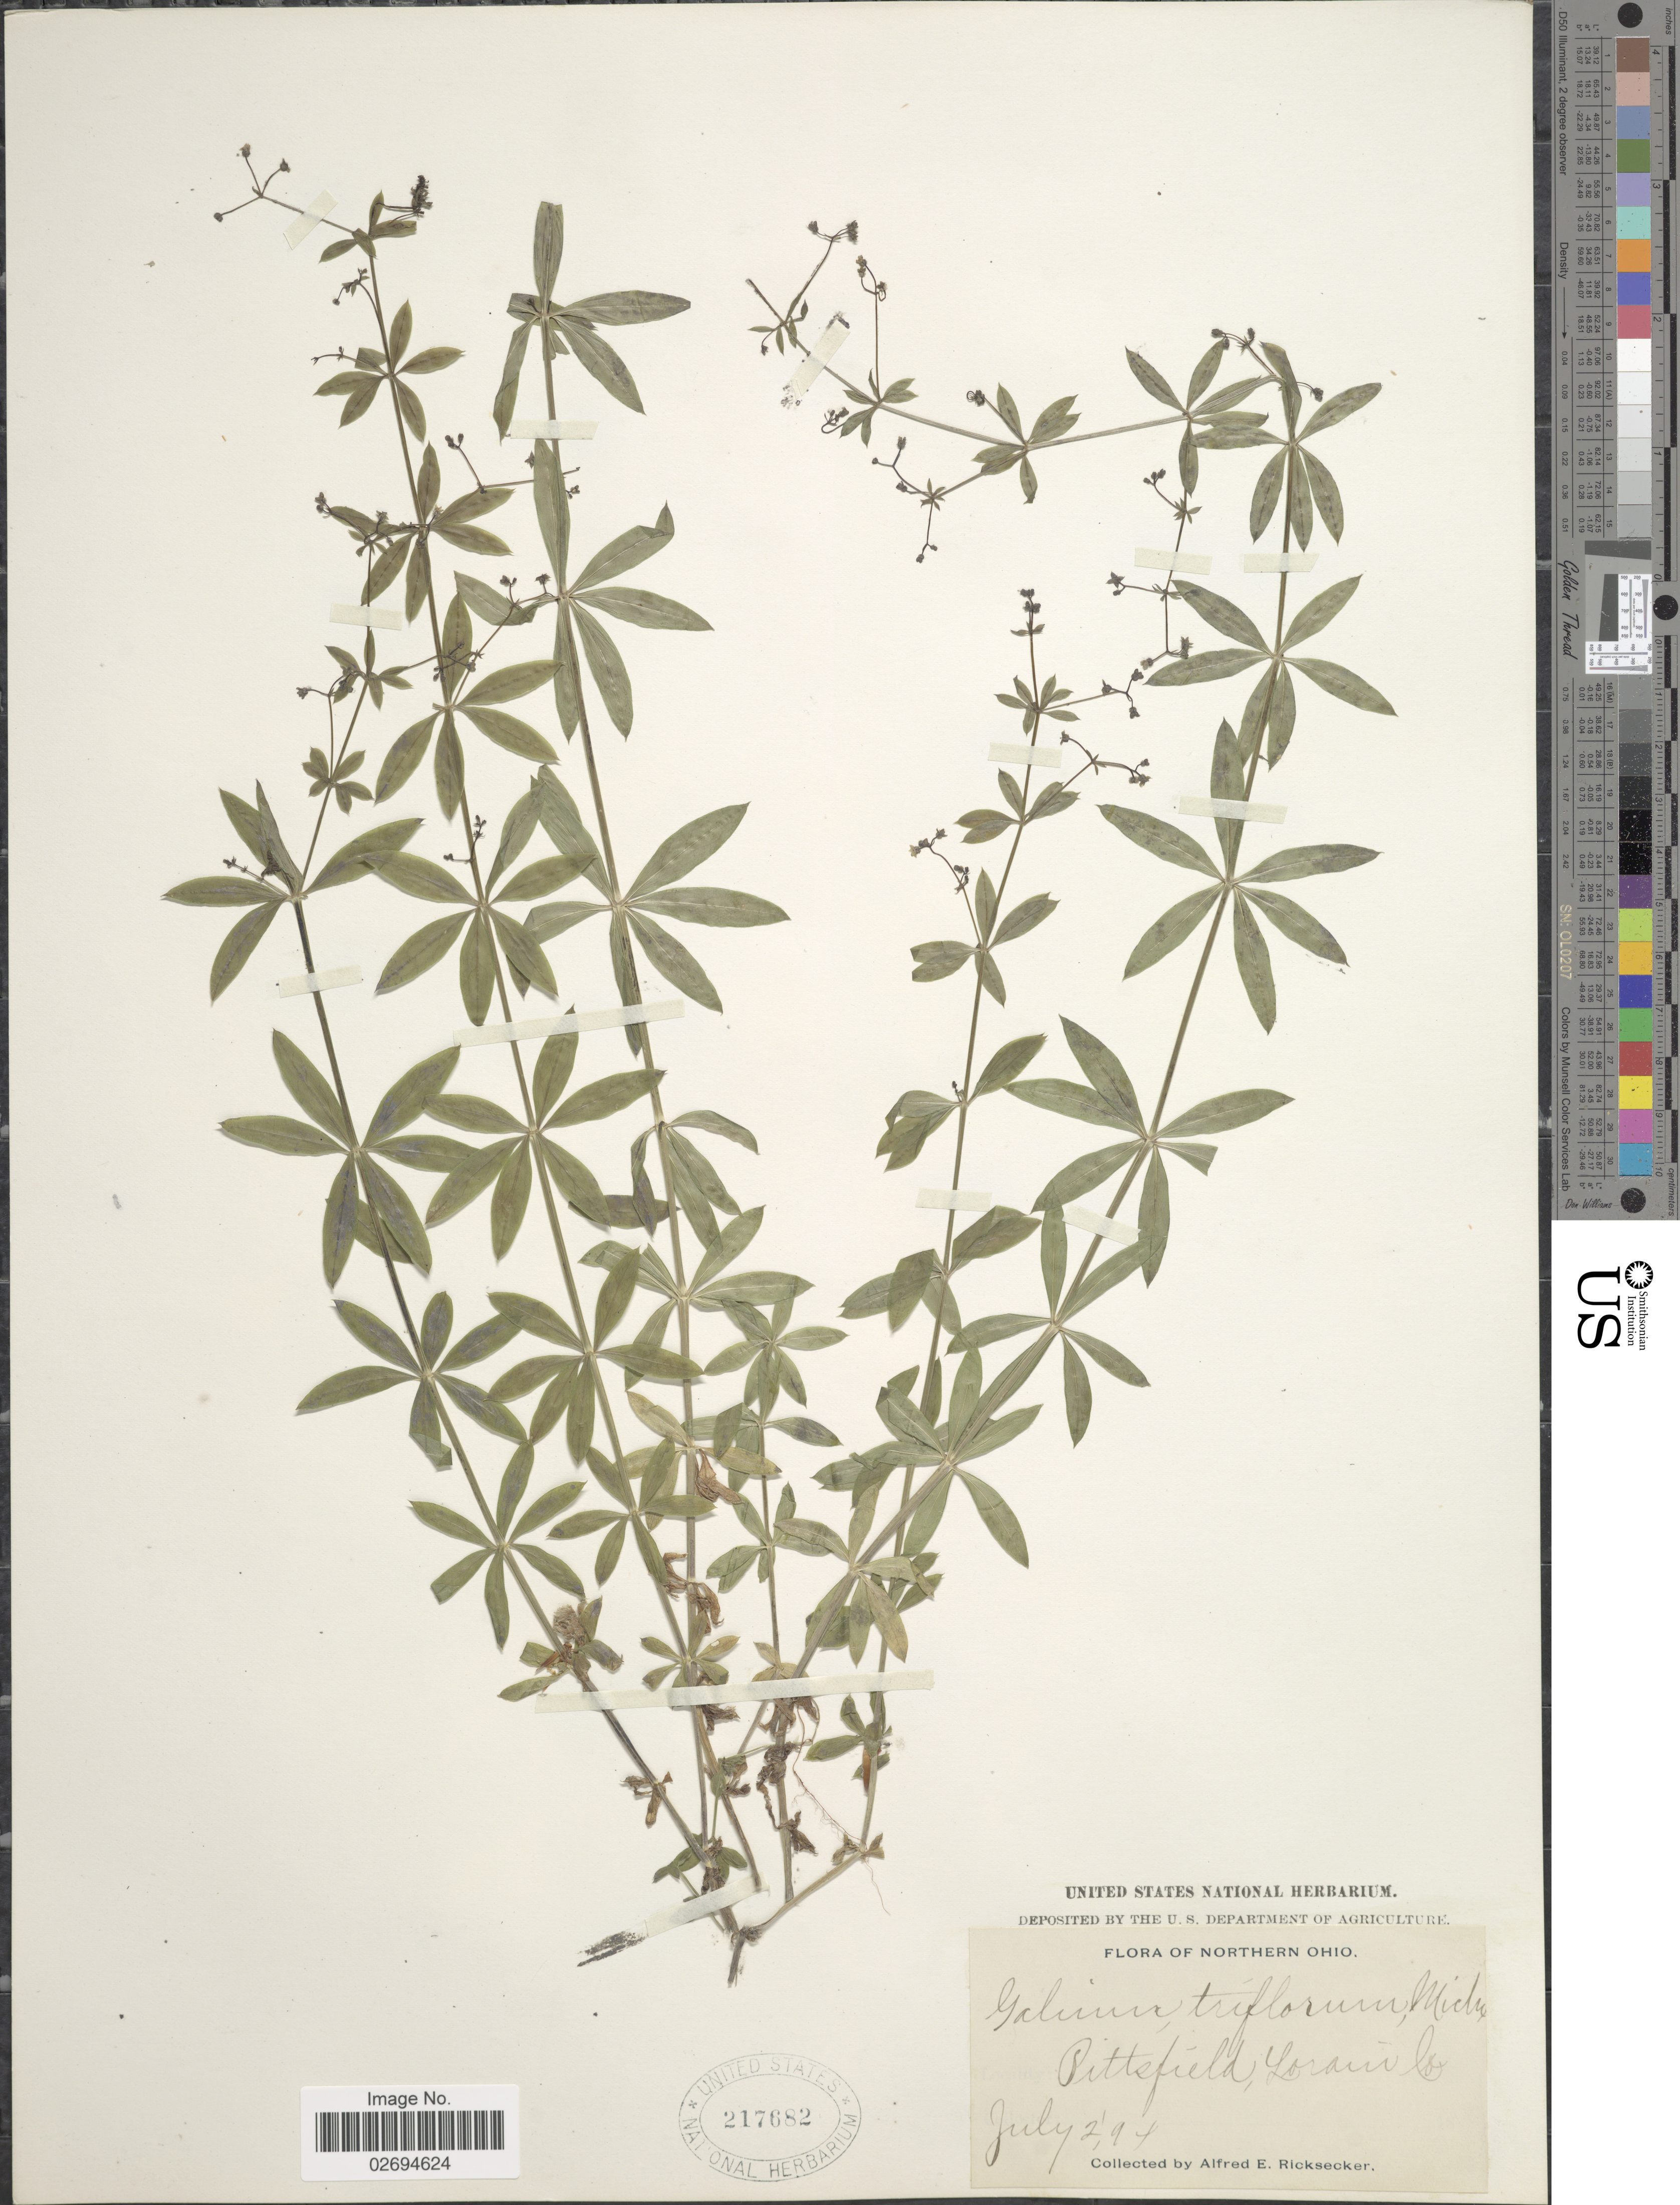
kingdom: Plantae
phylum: Tracheophyta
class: Magnoliopsida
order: Gentianales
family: Rubiaceae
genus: Galium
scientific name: Galium triflorum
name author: Michx.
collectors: A. E. Ricksecker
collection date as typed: Transcribed d/m/y: 2/7/94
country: United States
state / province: Ohio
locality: Northern Ohio. Pittsfield, Lorain Co.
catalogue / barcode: US 217682